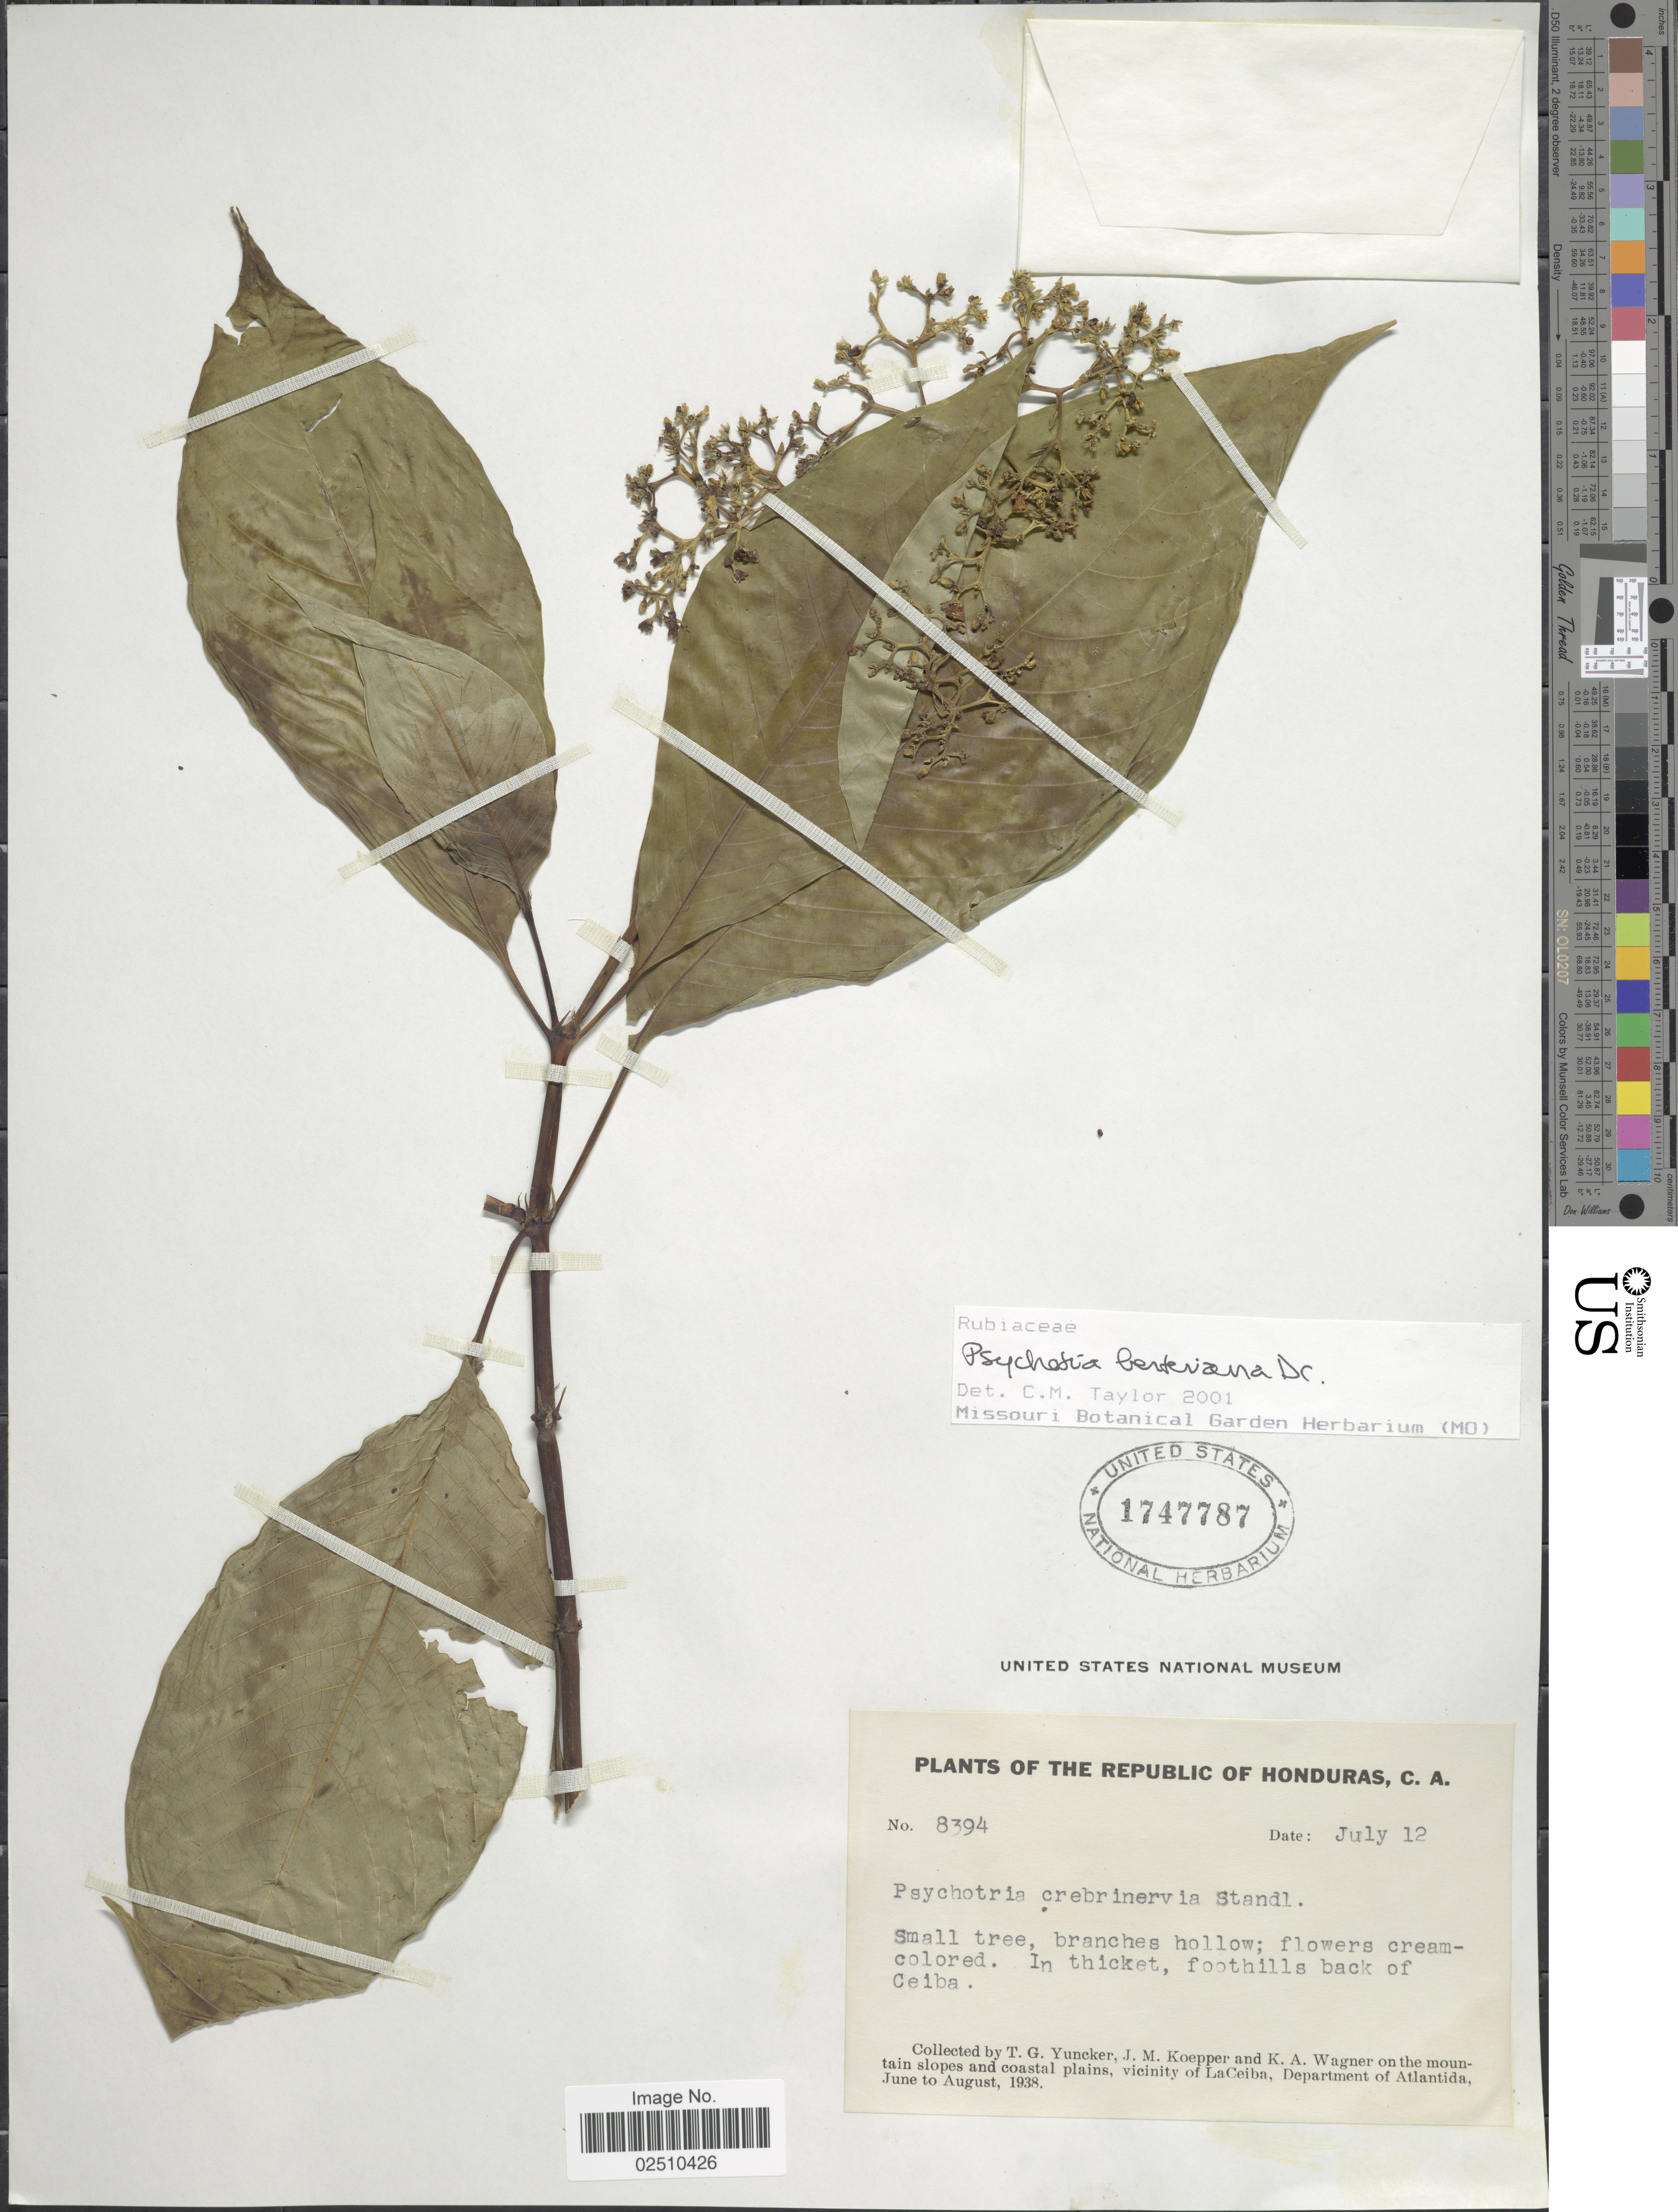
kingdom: Plantae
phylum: Tracheophyta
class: Magnoliopsida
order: Gentianales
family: Rubiaceae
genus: Psychotria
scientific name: Psychotria berteroana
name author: DC.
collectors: T. G. Yuncker, J. M. Koepper & K. A. Wagner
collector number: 8394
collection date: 1938-07-12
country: Honduras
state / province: Atlántida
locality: Republic of Honduras, foothills back of Ceiba, on the mountain slopes and coastal plains, Vicinity of La Ceiba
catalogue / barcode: US 1747787